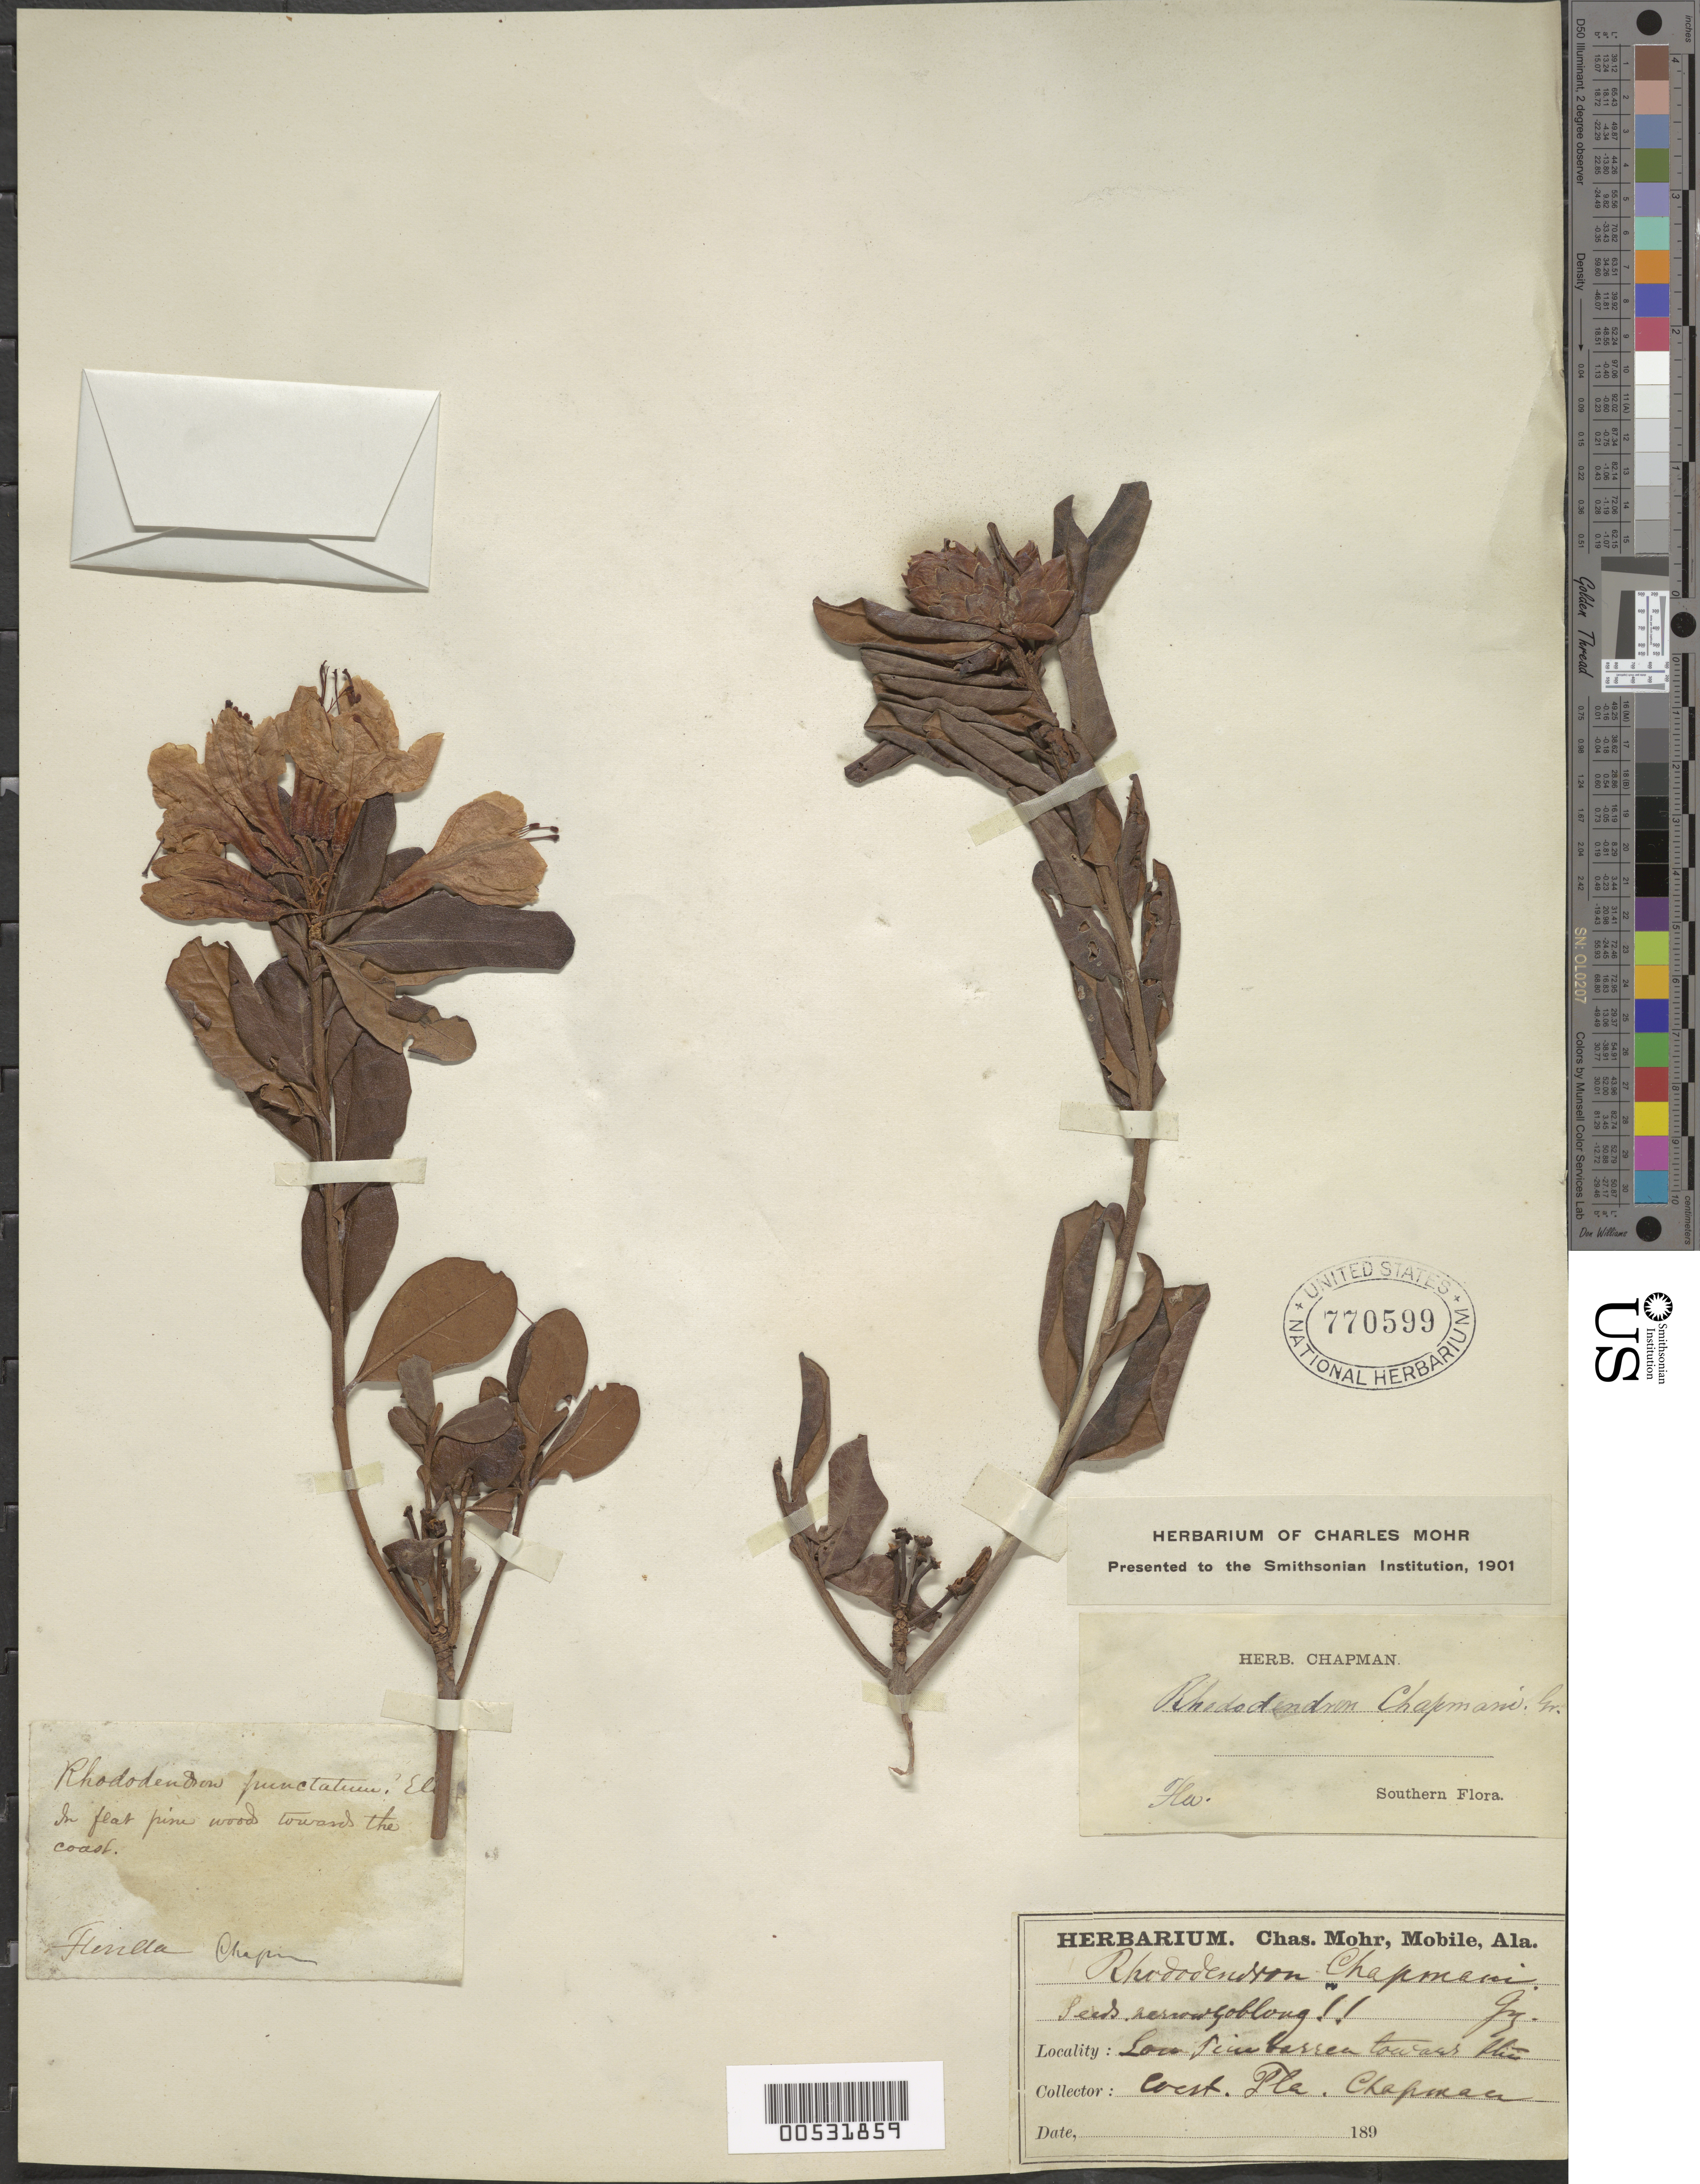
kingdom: Plantae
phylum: Tracheophyta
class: Magnoliopsida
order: Ericales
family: Ericaceae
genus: Rhododendron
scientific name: Rhododendron chapmanii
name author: A. Gray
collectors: A. W. Chapman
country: United States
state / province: Florida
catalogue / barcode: US 770599